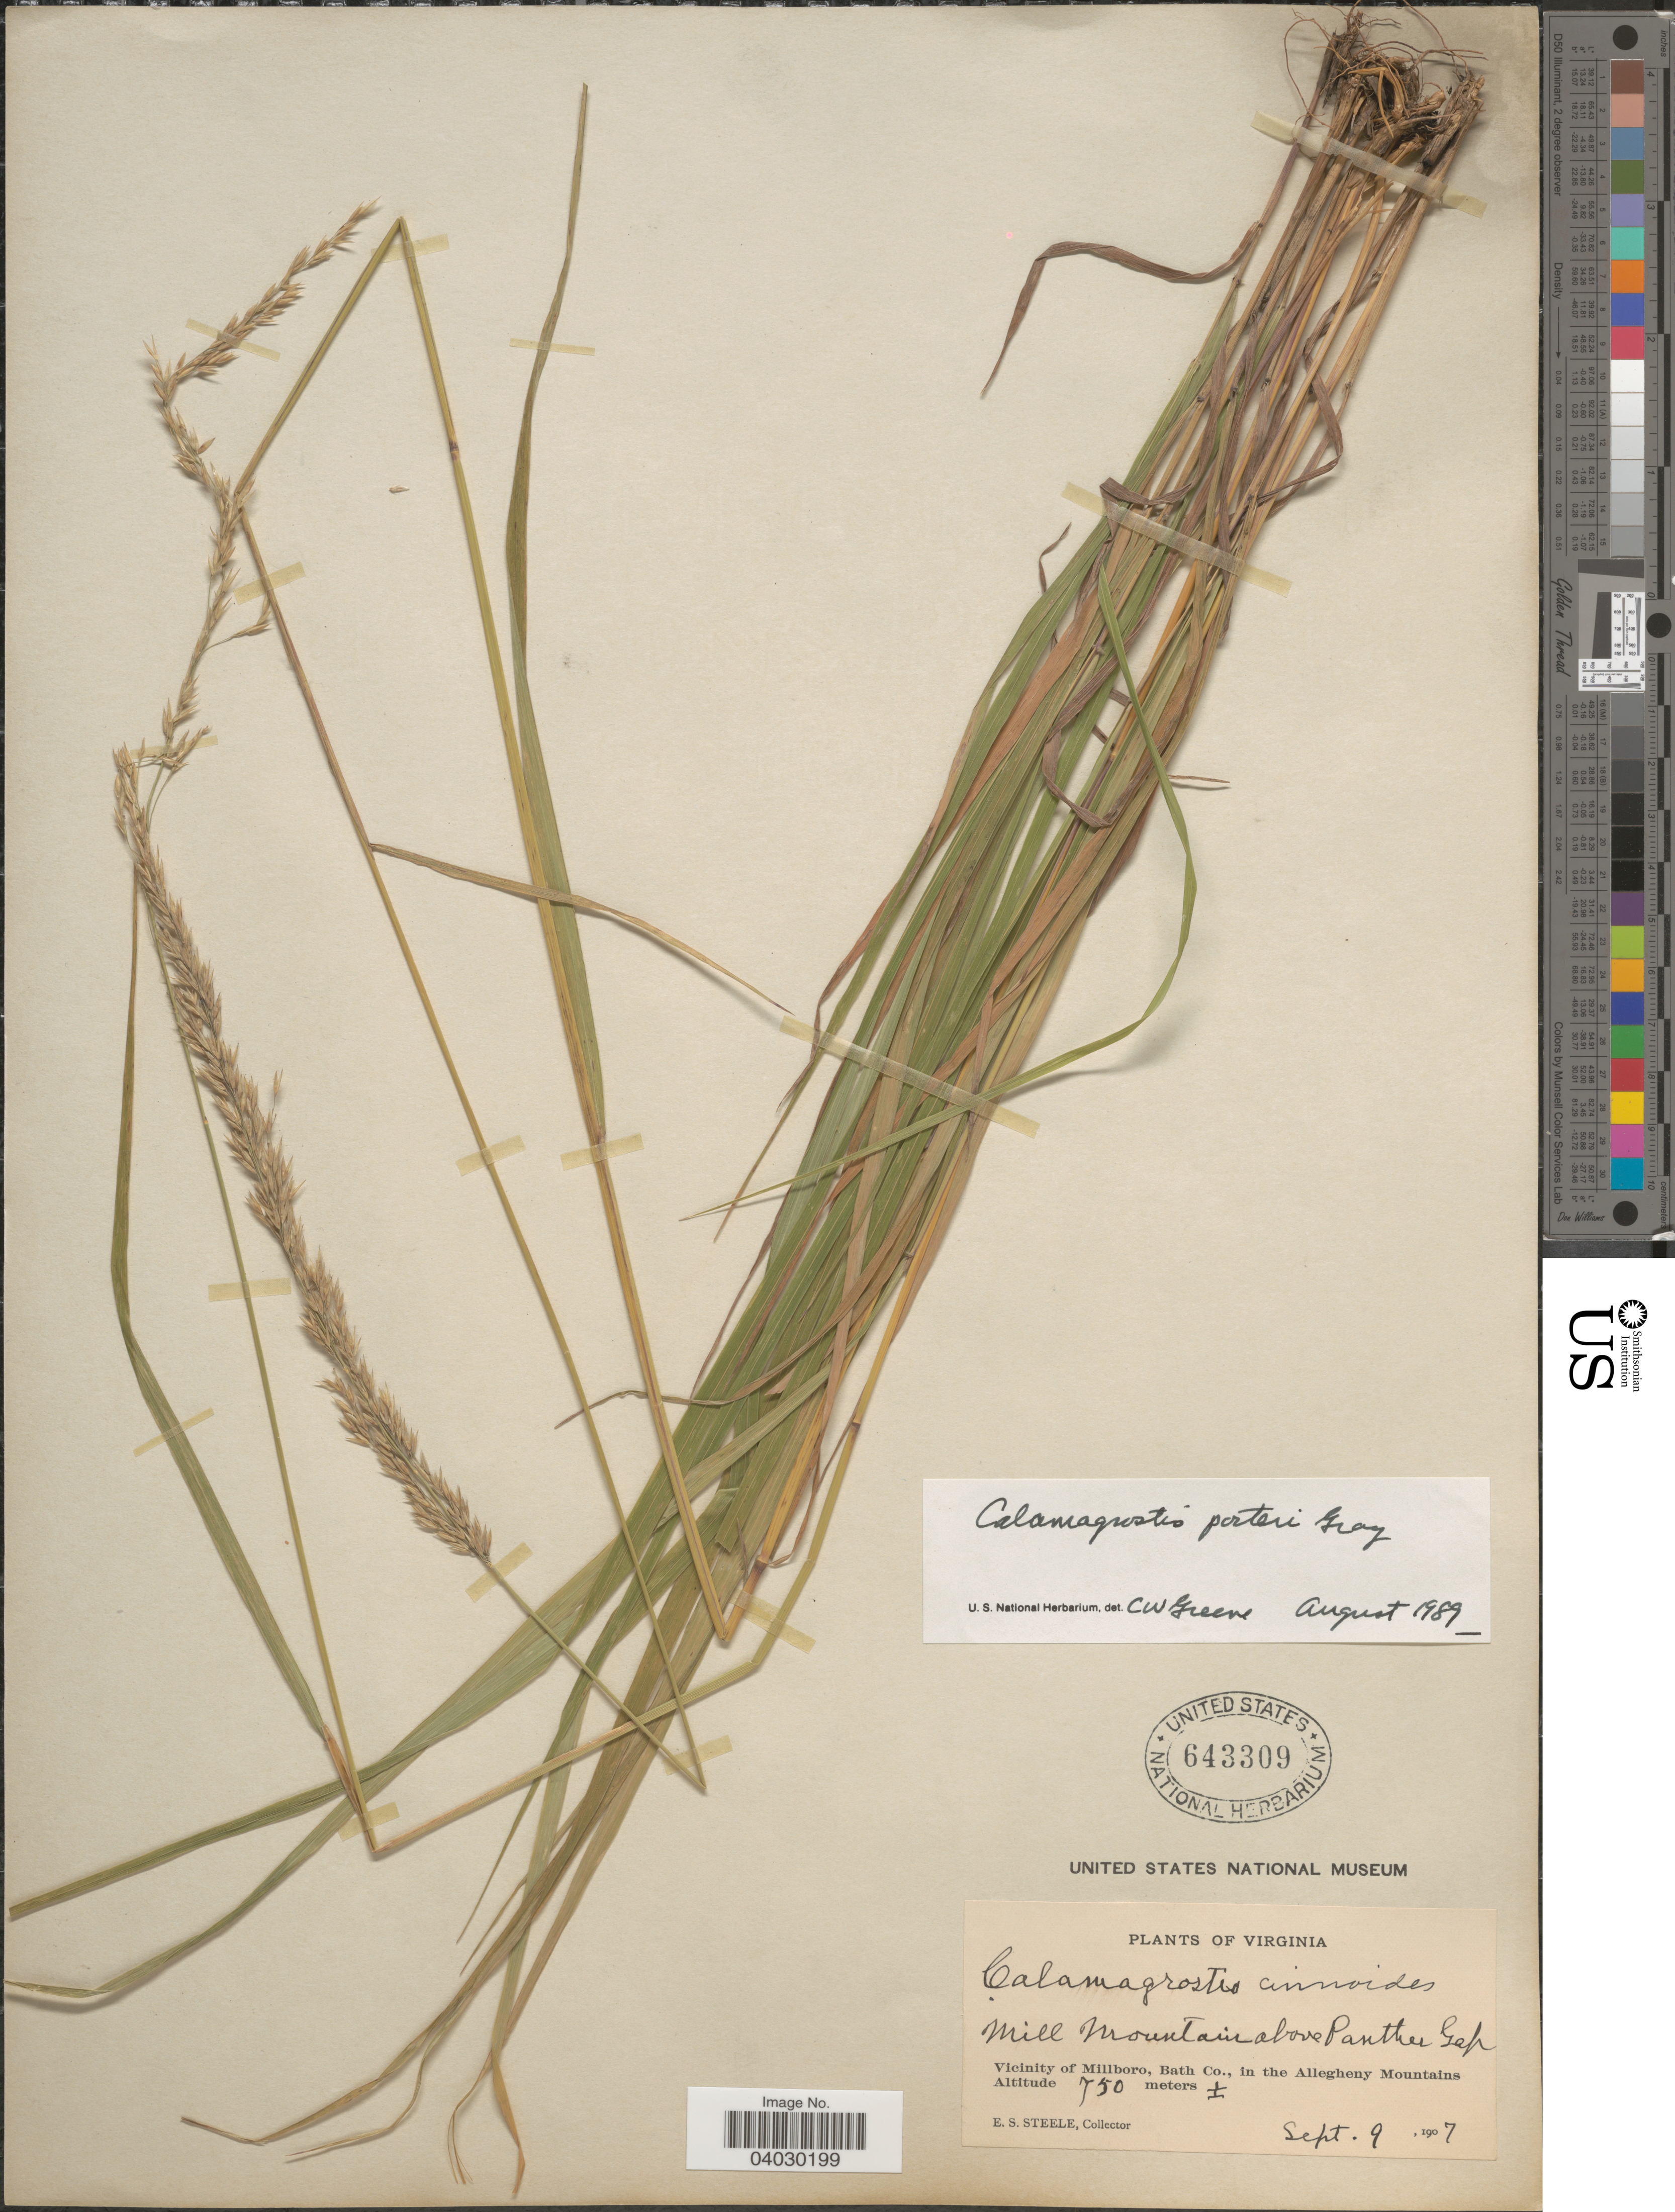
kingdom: Plantae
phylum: Tracheophyta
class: Liliopsida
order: Poales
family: Poaceae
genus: Calamagrostis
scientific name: Calamagrostis porteri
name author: A. Gray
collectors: E. Steele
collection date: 1907-09-09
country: United States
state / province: Virginia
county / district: Bath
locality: Mill Mountain above Panther Gap. Vicinity of Millboro, Bath Co., in the Allegheny Mountains.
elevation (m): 750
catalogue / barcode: US 643309